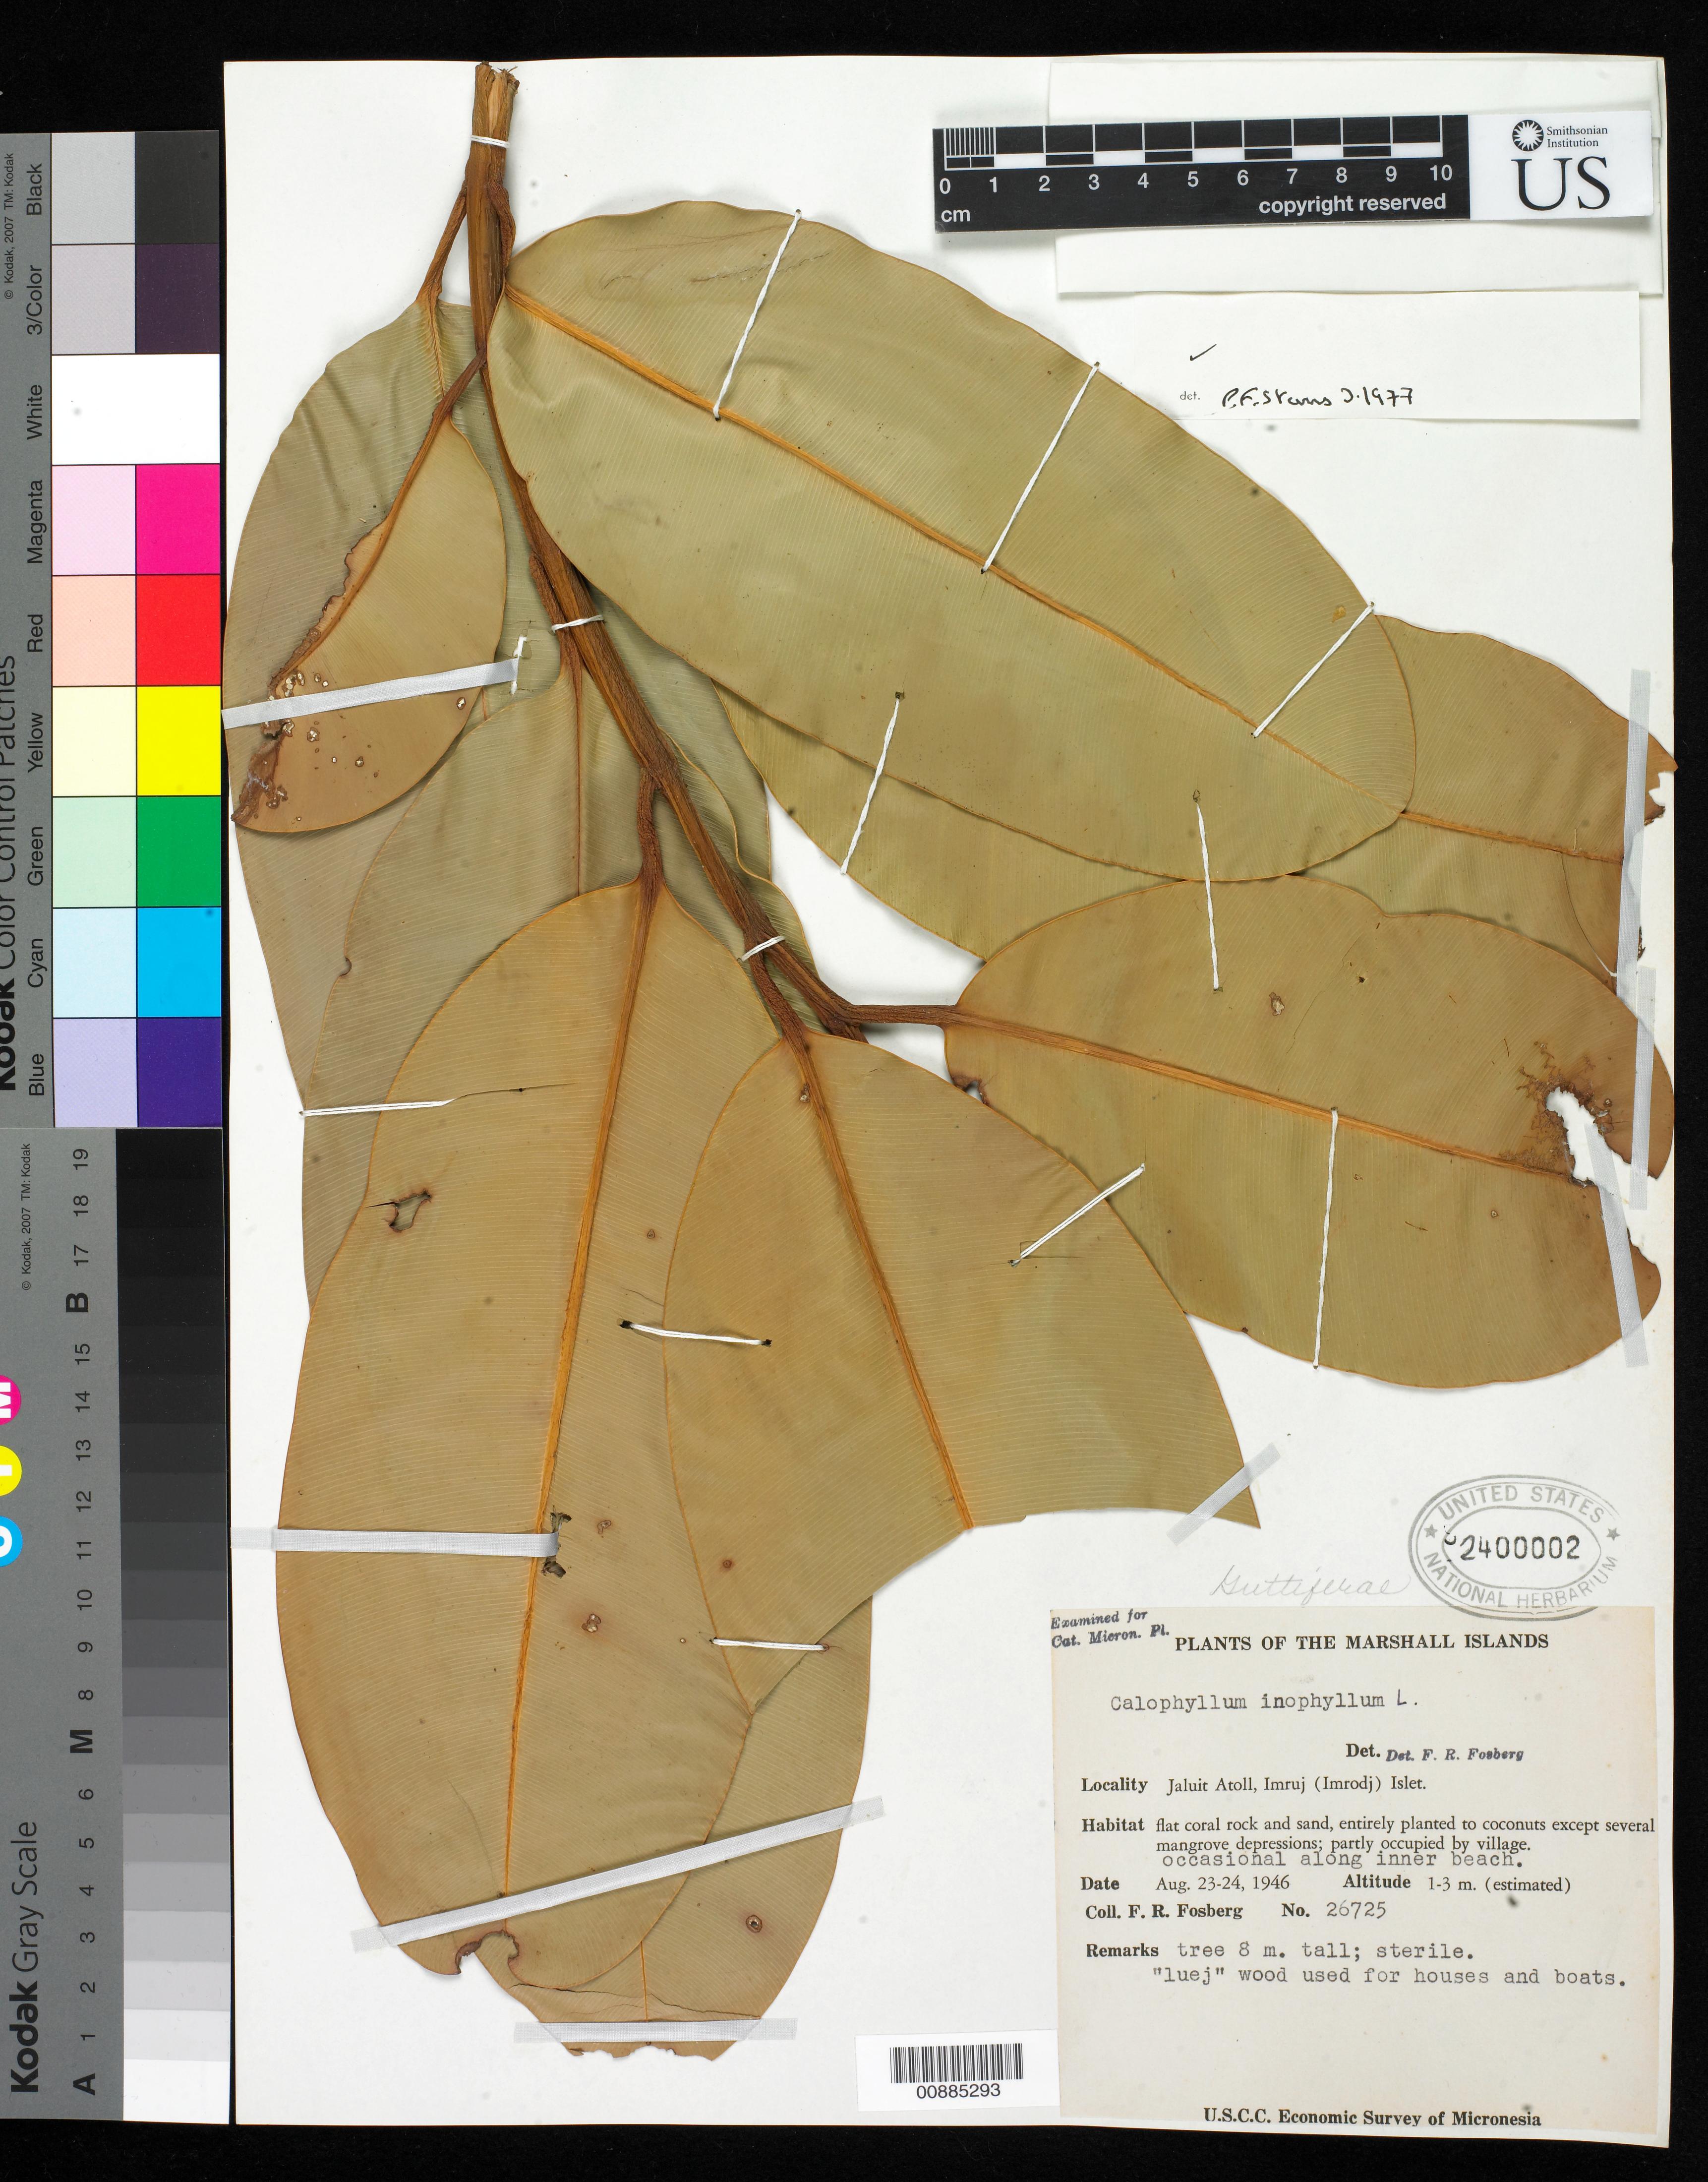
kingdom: Plantae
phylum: Tracheophyta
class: Magnoliopsida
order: Malpighiales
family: Calophyllaceae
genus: Calophyllum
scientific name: Calophyllum inophyllum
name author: L.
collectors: F. R. Fosberg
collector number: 26725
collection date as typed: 19 Jul 1946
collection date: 1946-07-19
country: Palau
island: Babeldaob [Babelthuap]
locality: Central part of island, Garamiscan Colony, upper Garamiscan (Almiokan) river.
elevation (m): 0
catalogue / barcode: US 2400002